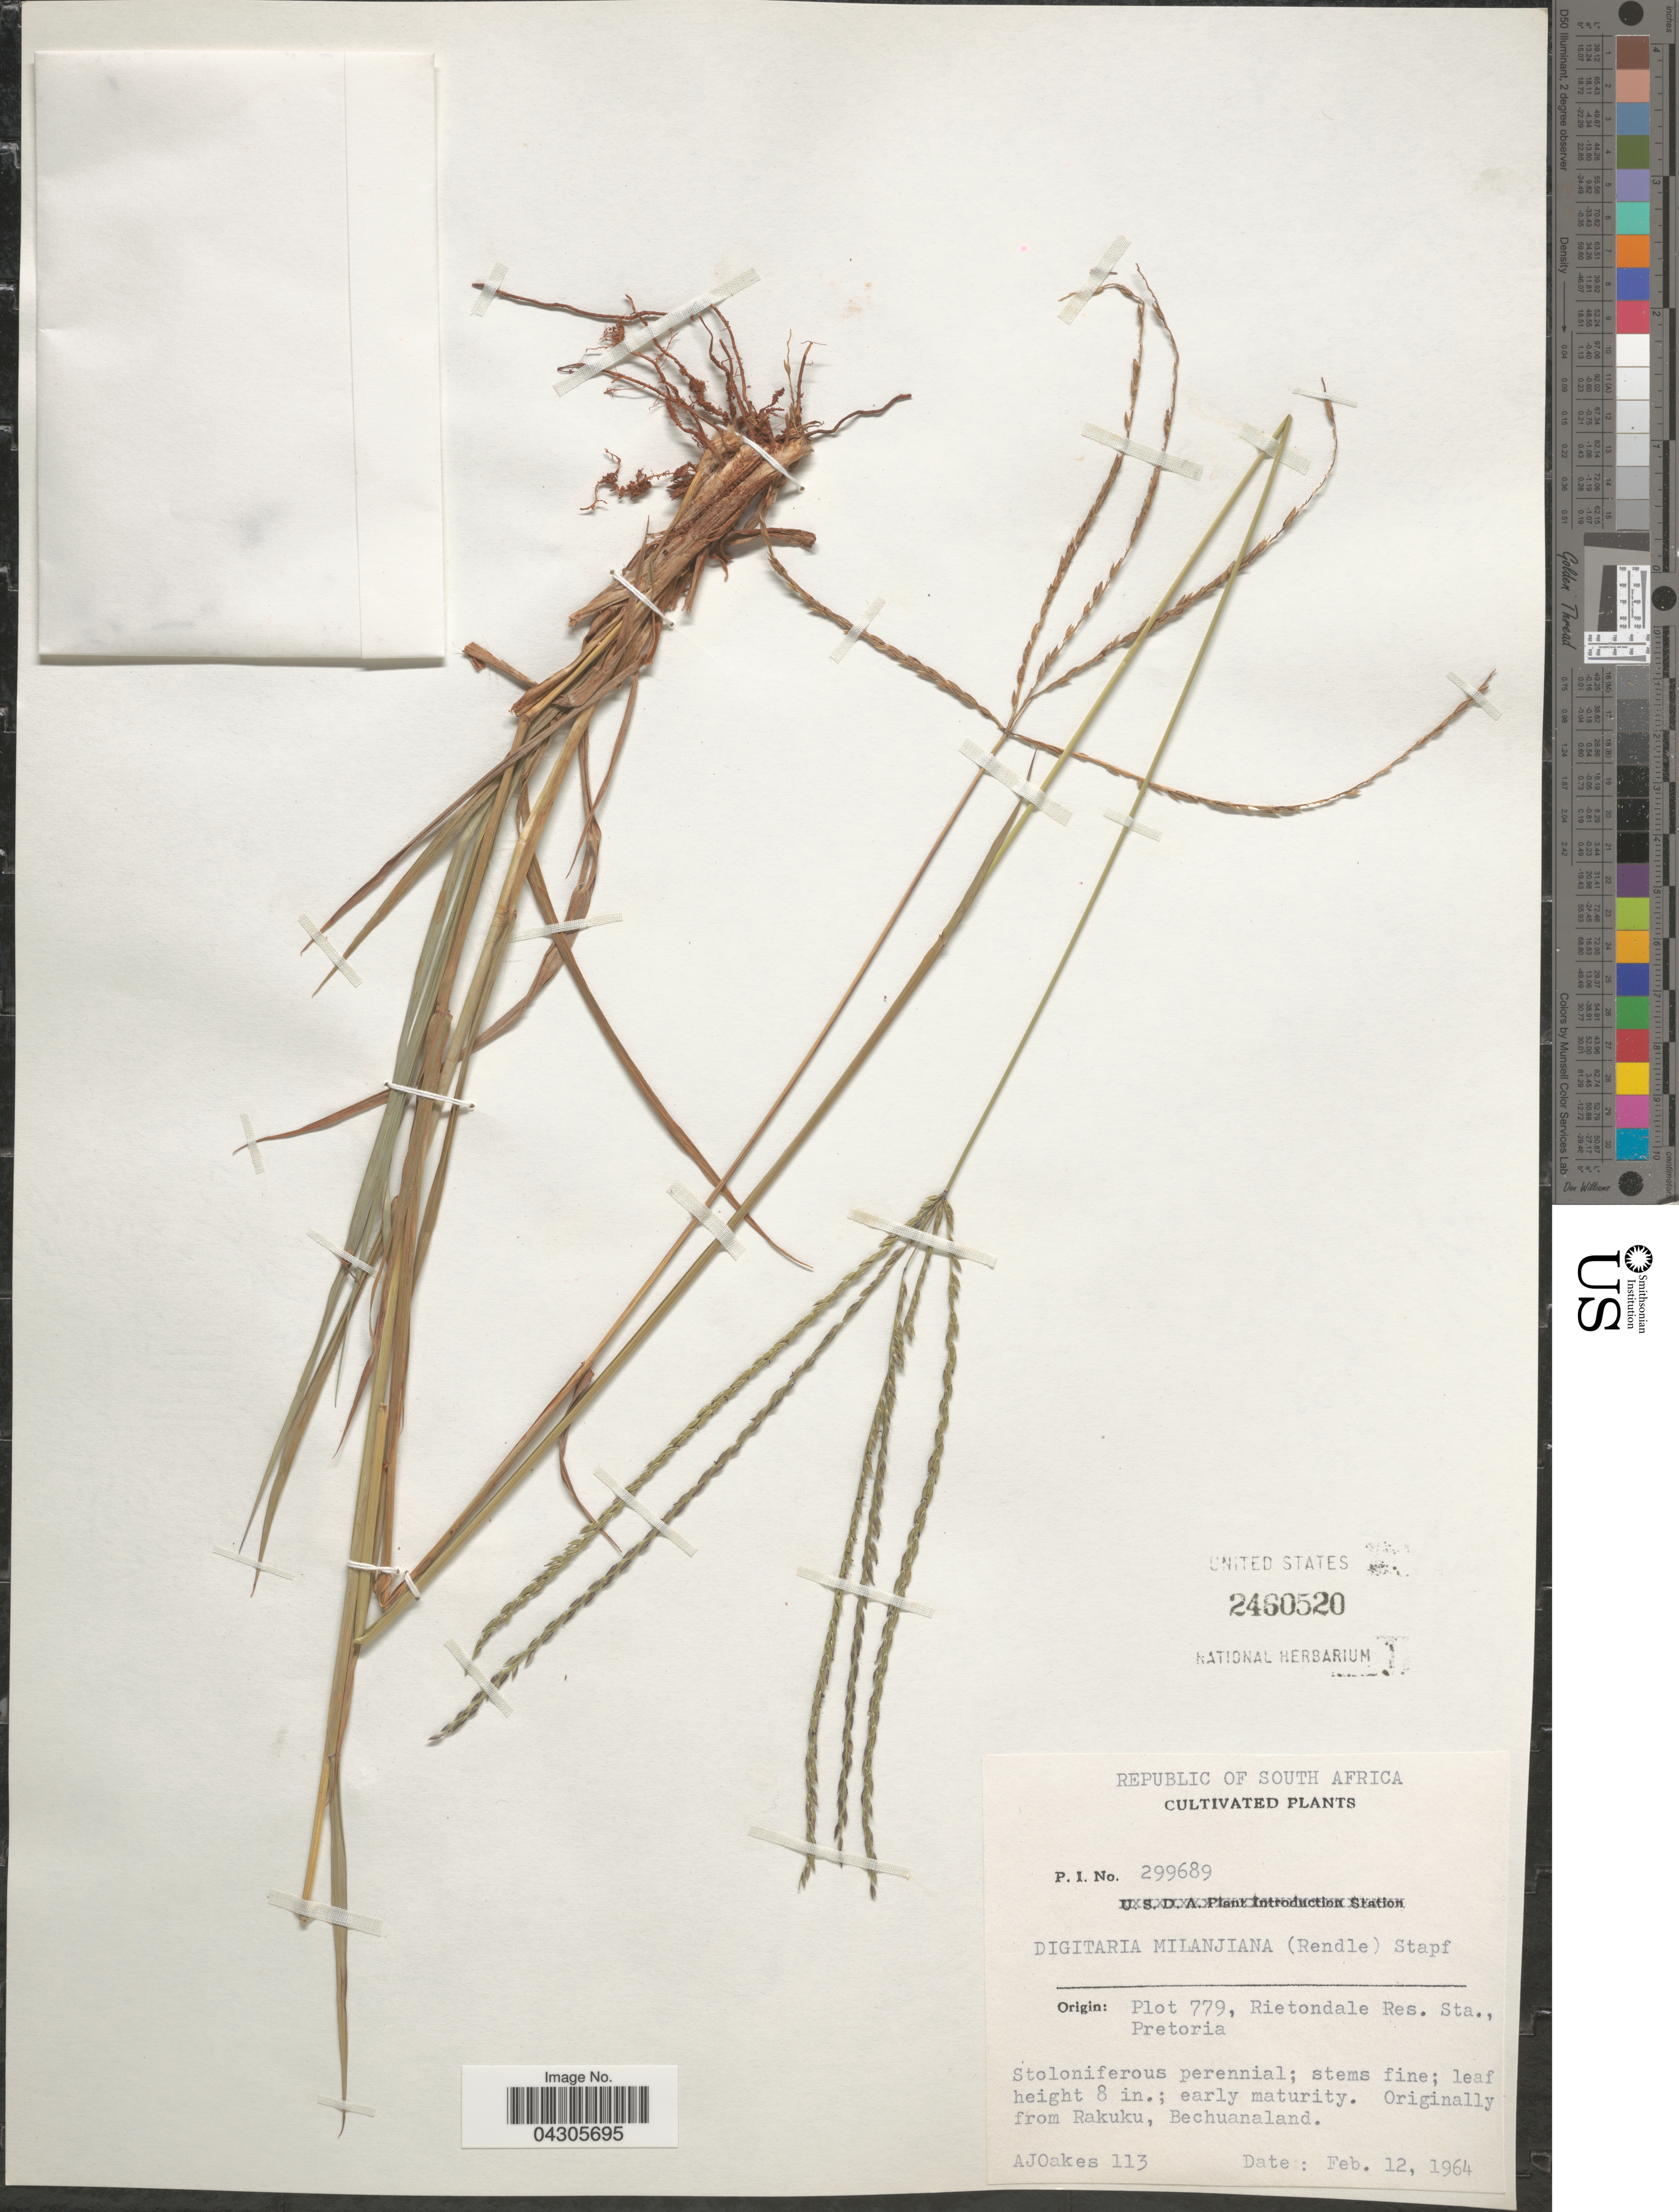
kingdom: Plantae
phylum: Tracheophyta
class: Liliopsida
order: Poales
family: Poaceae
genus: Digitaria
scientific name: Digitaria milanjiana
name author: (Rendle) Stapf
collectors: A. Oakes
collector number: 113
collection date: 1964-02-12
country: South Africa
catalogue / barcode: US 2460520